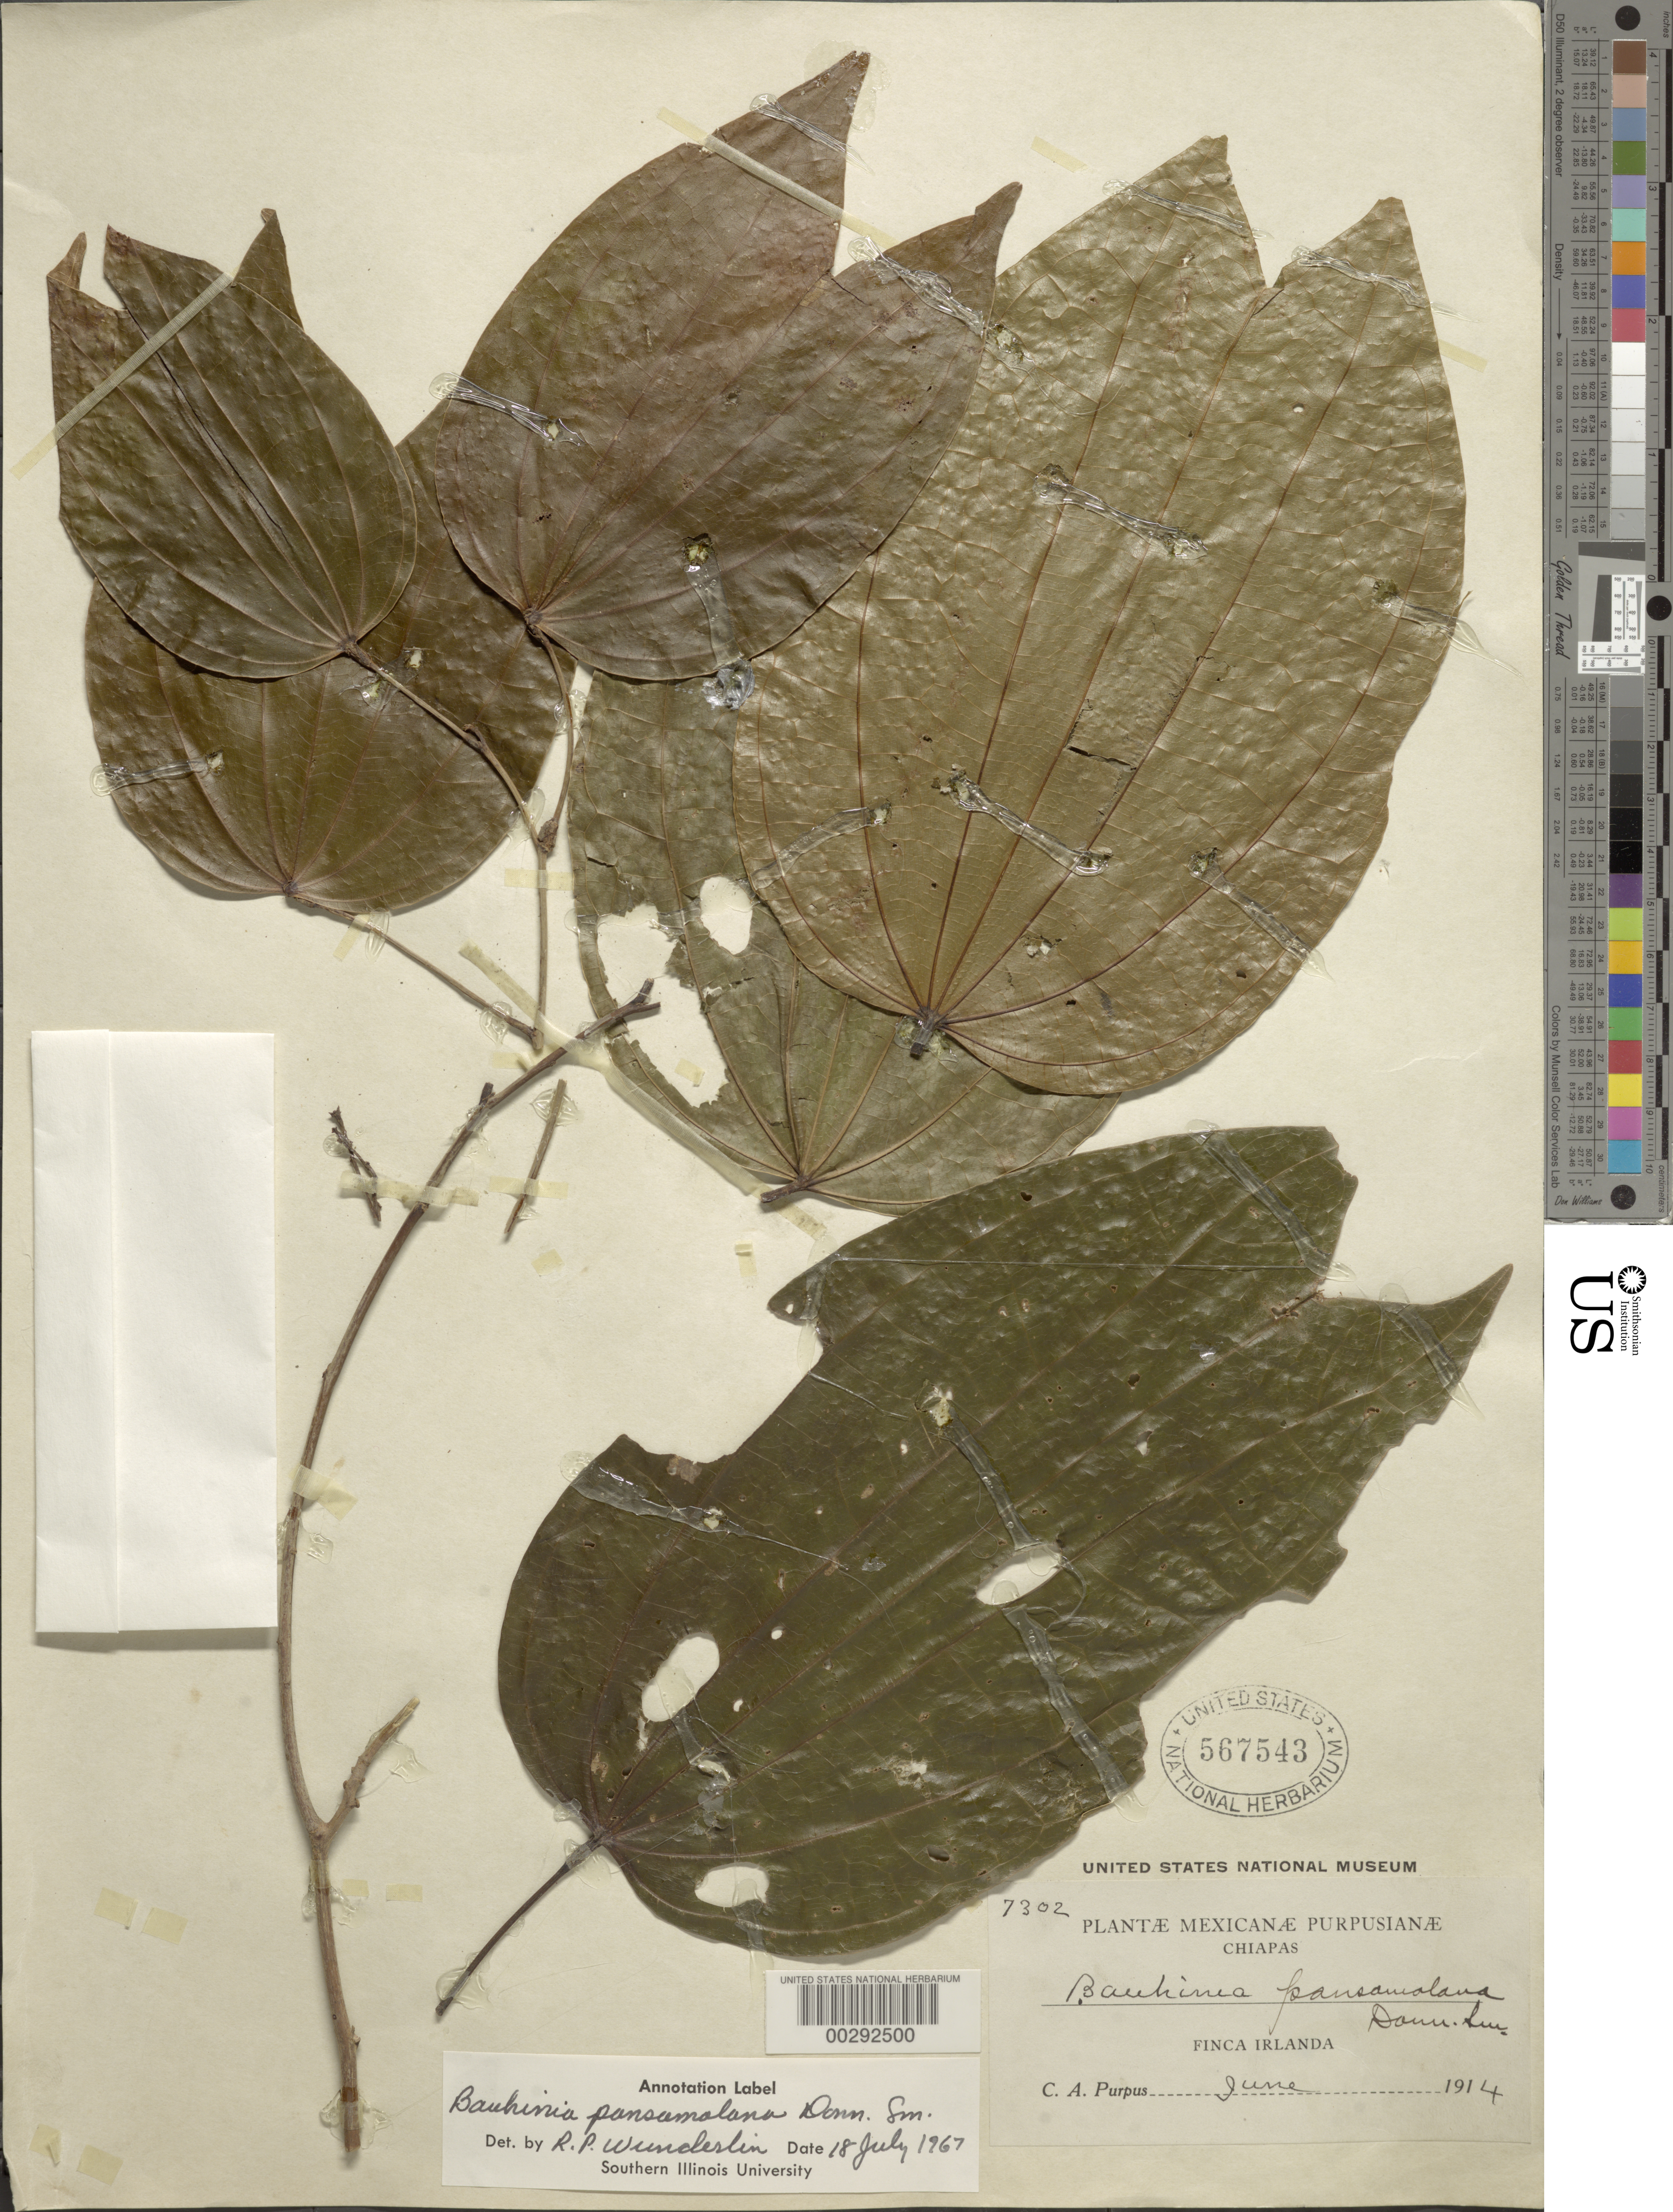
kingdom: Plantae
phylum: Tracheophyta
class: Magnoliopsida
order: Fabales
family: Fabaceae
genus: Bauhinia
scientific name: Bauhinia pansamalana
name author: Donn. Sm.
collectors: C. A. Purpus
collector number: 7302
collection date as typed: Jun 1914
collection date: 1914-06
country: Mexico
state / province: Chiapas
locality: Finca Irlanda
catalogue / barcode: US 567543